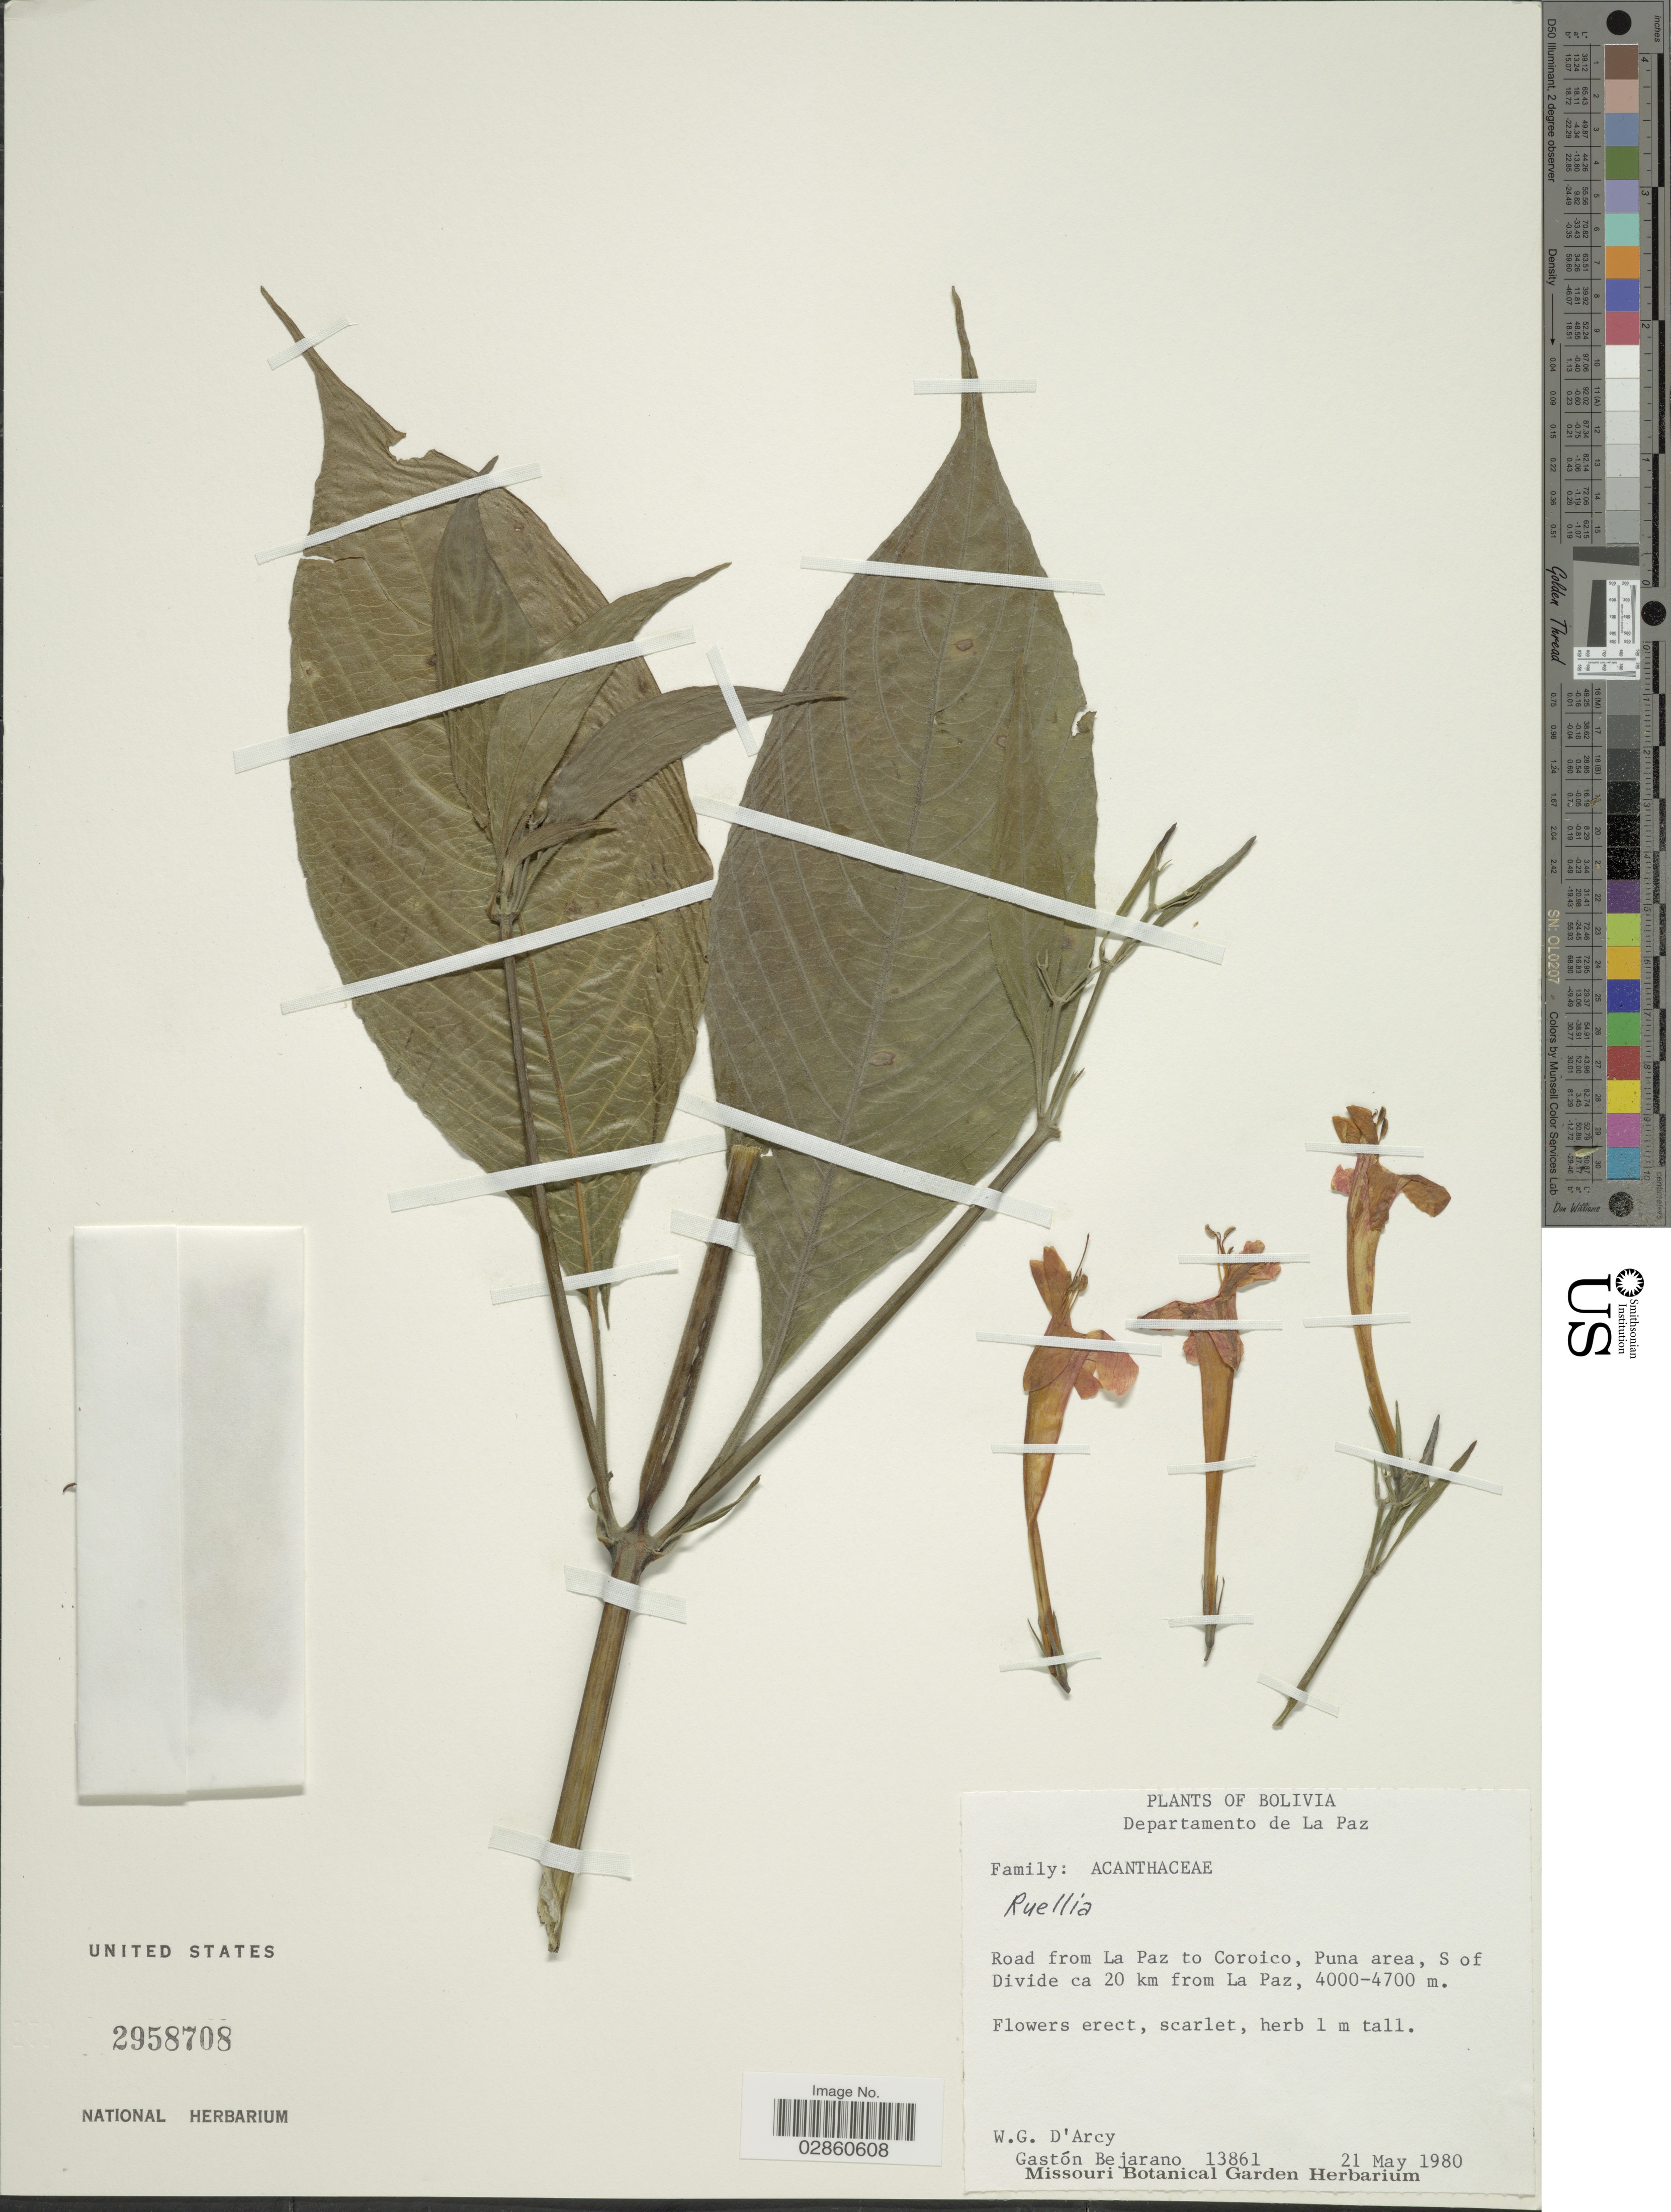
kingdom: Plantae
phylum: Tracheophyta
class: Magnoliopsida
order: Lamiales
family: Acanthaceae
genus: Ruellia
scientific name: Ruellia haenkeana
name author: (Nees) Wassh.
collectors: W. G. D'Arcy & G. Bejarano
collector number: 13861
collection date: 1980-05-21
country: Bolivia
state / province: La Paz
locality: Departamento de La Paz. Road from La Paz to Coroico, Puna area, S of Divide ca 20 km from La Paz.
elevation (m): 4000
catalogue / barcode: US 2958708